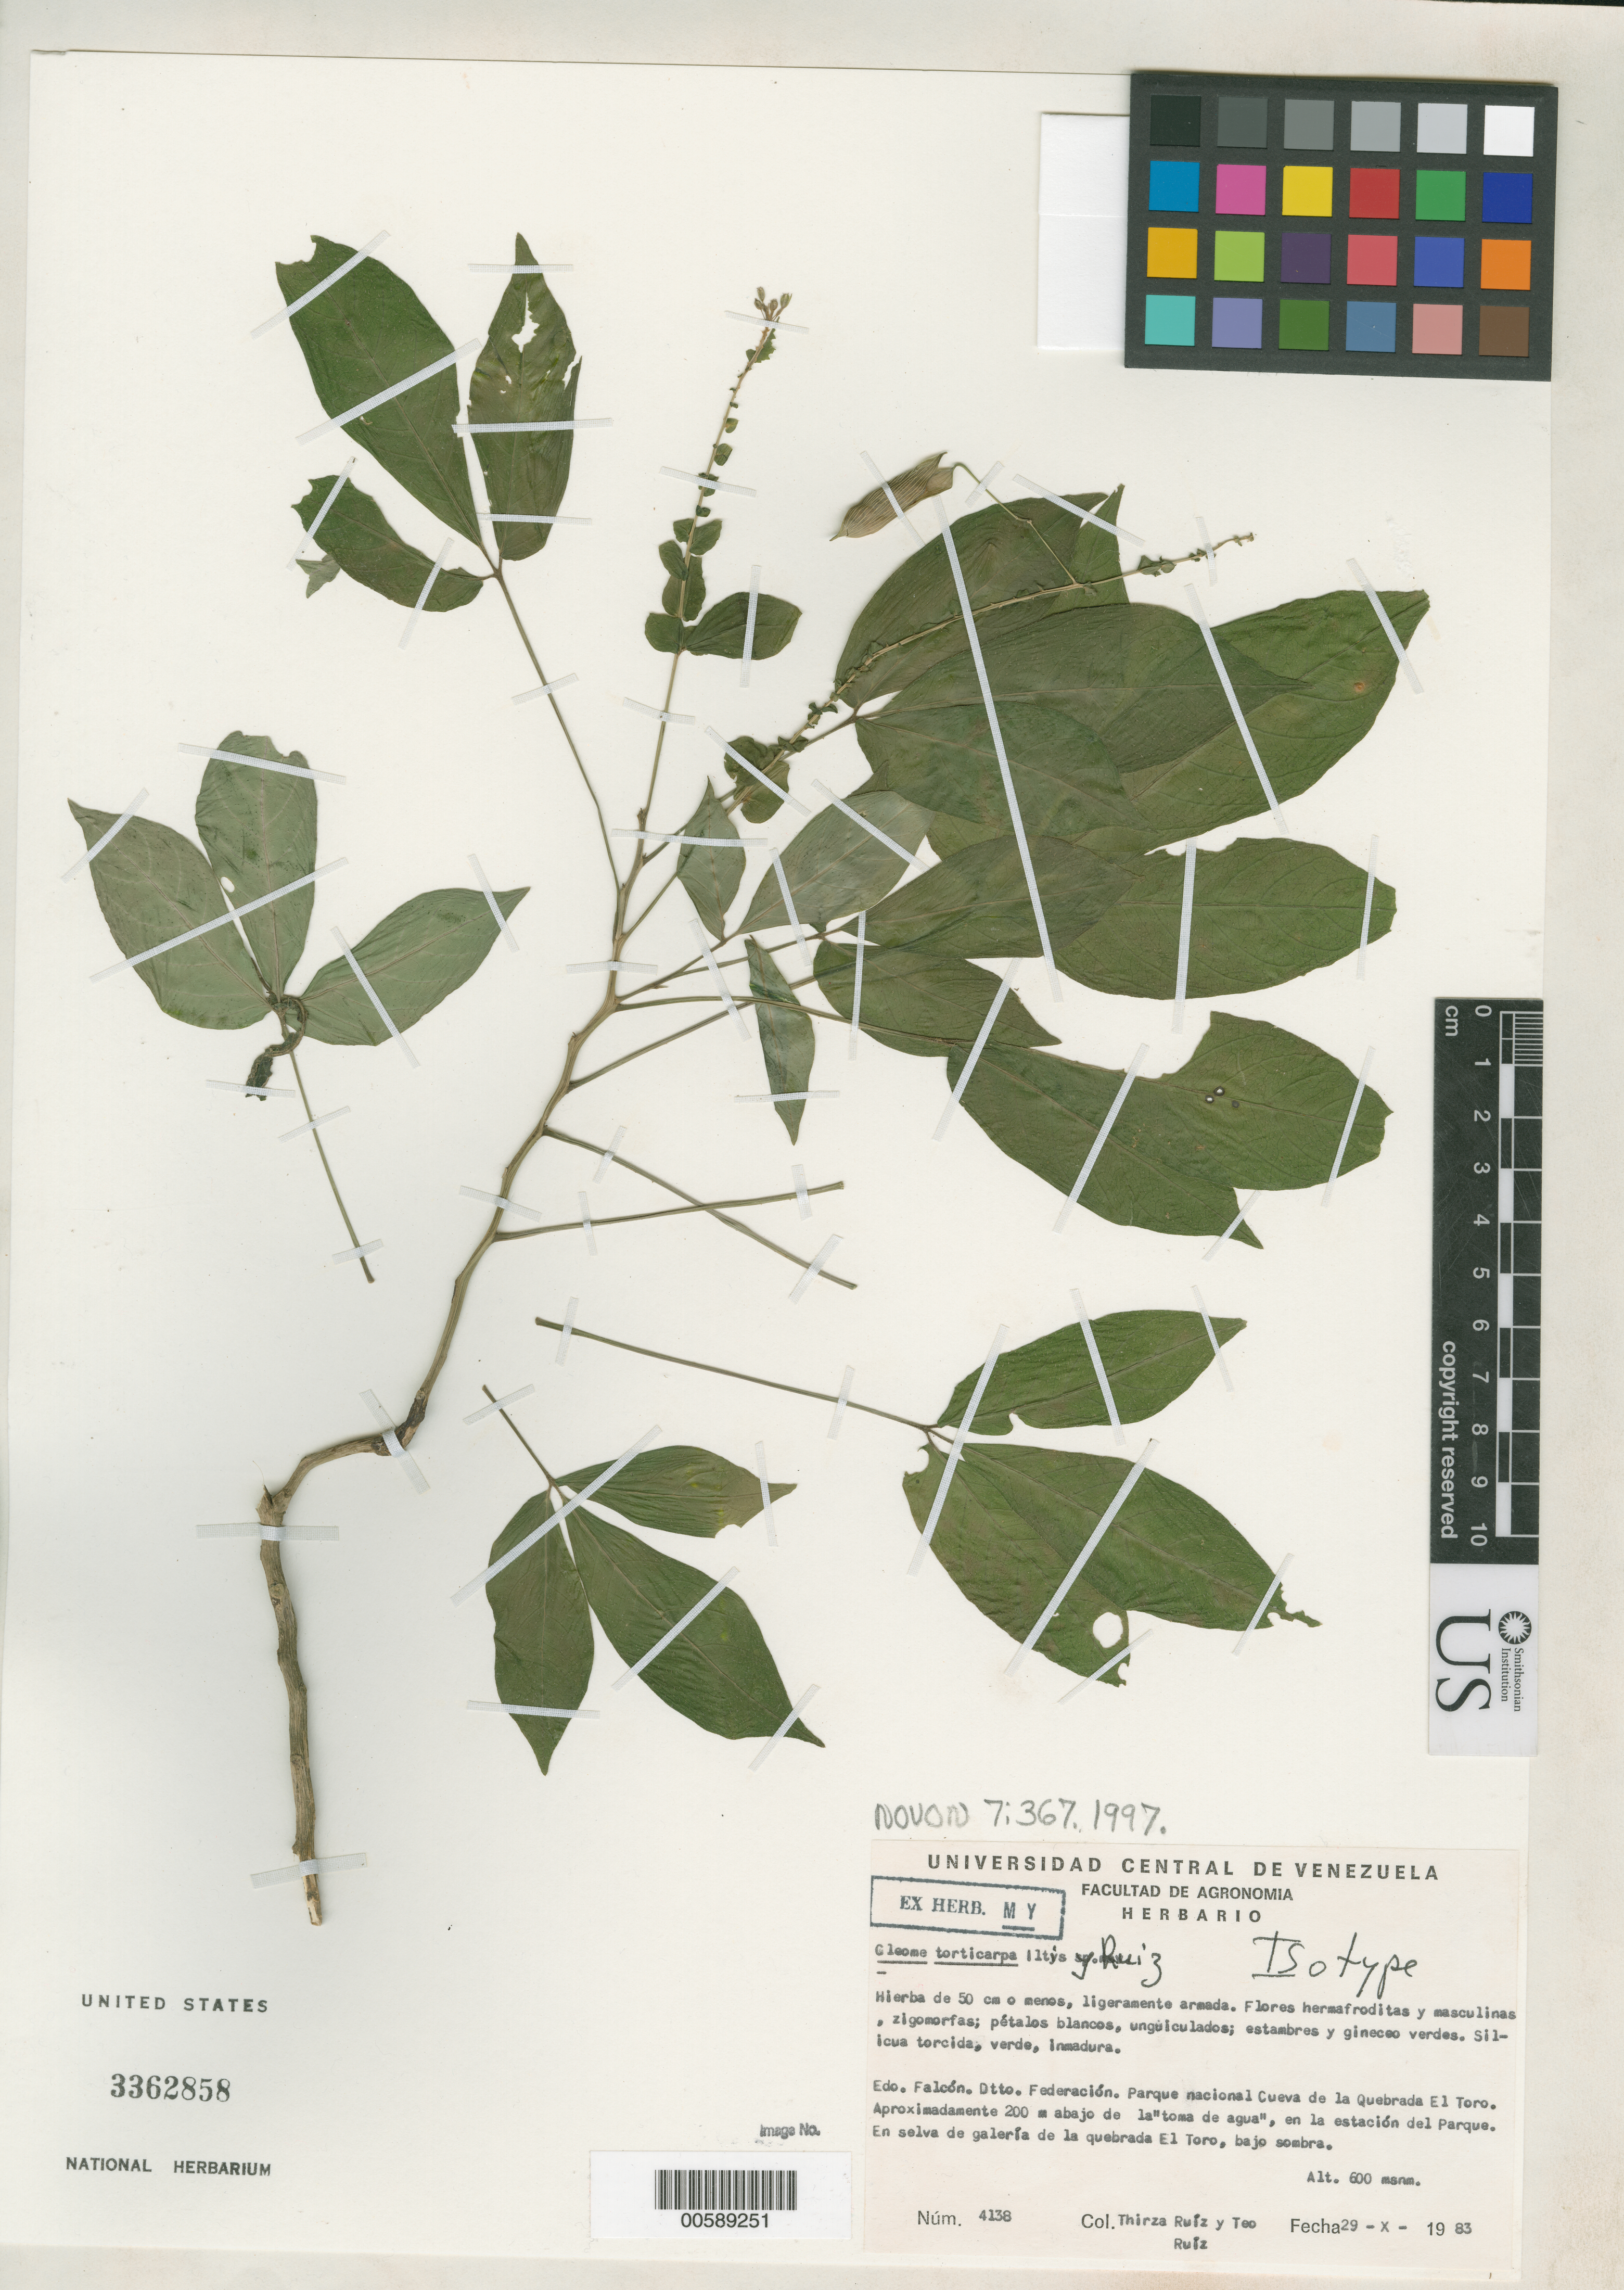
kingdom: Plantae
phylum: Tracheophyta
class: Magnoliopsida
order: Brassicales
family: Cleomaceae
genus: Cleome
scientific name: Cleome torticarpa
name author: Iltis & T. Ruíz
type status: Isotype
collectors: T. Ruíz & T. Ruíz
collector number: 4138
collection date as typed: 29 Oct 1983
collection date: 1983-10-29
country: Venezuela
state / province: Falcón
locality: Parque Nacional Cueva de La Quebrada el Toro.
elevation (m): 600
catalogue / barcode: US 3362858